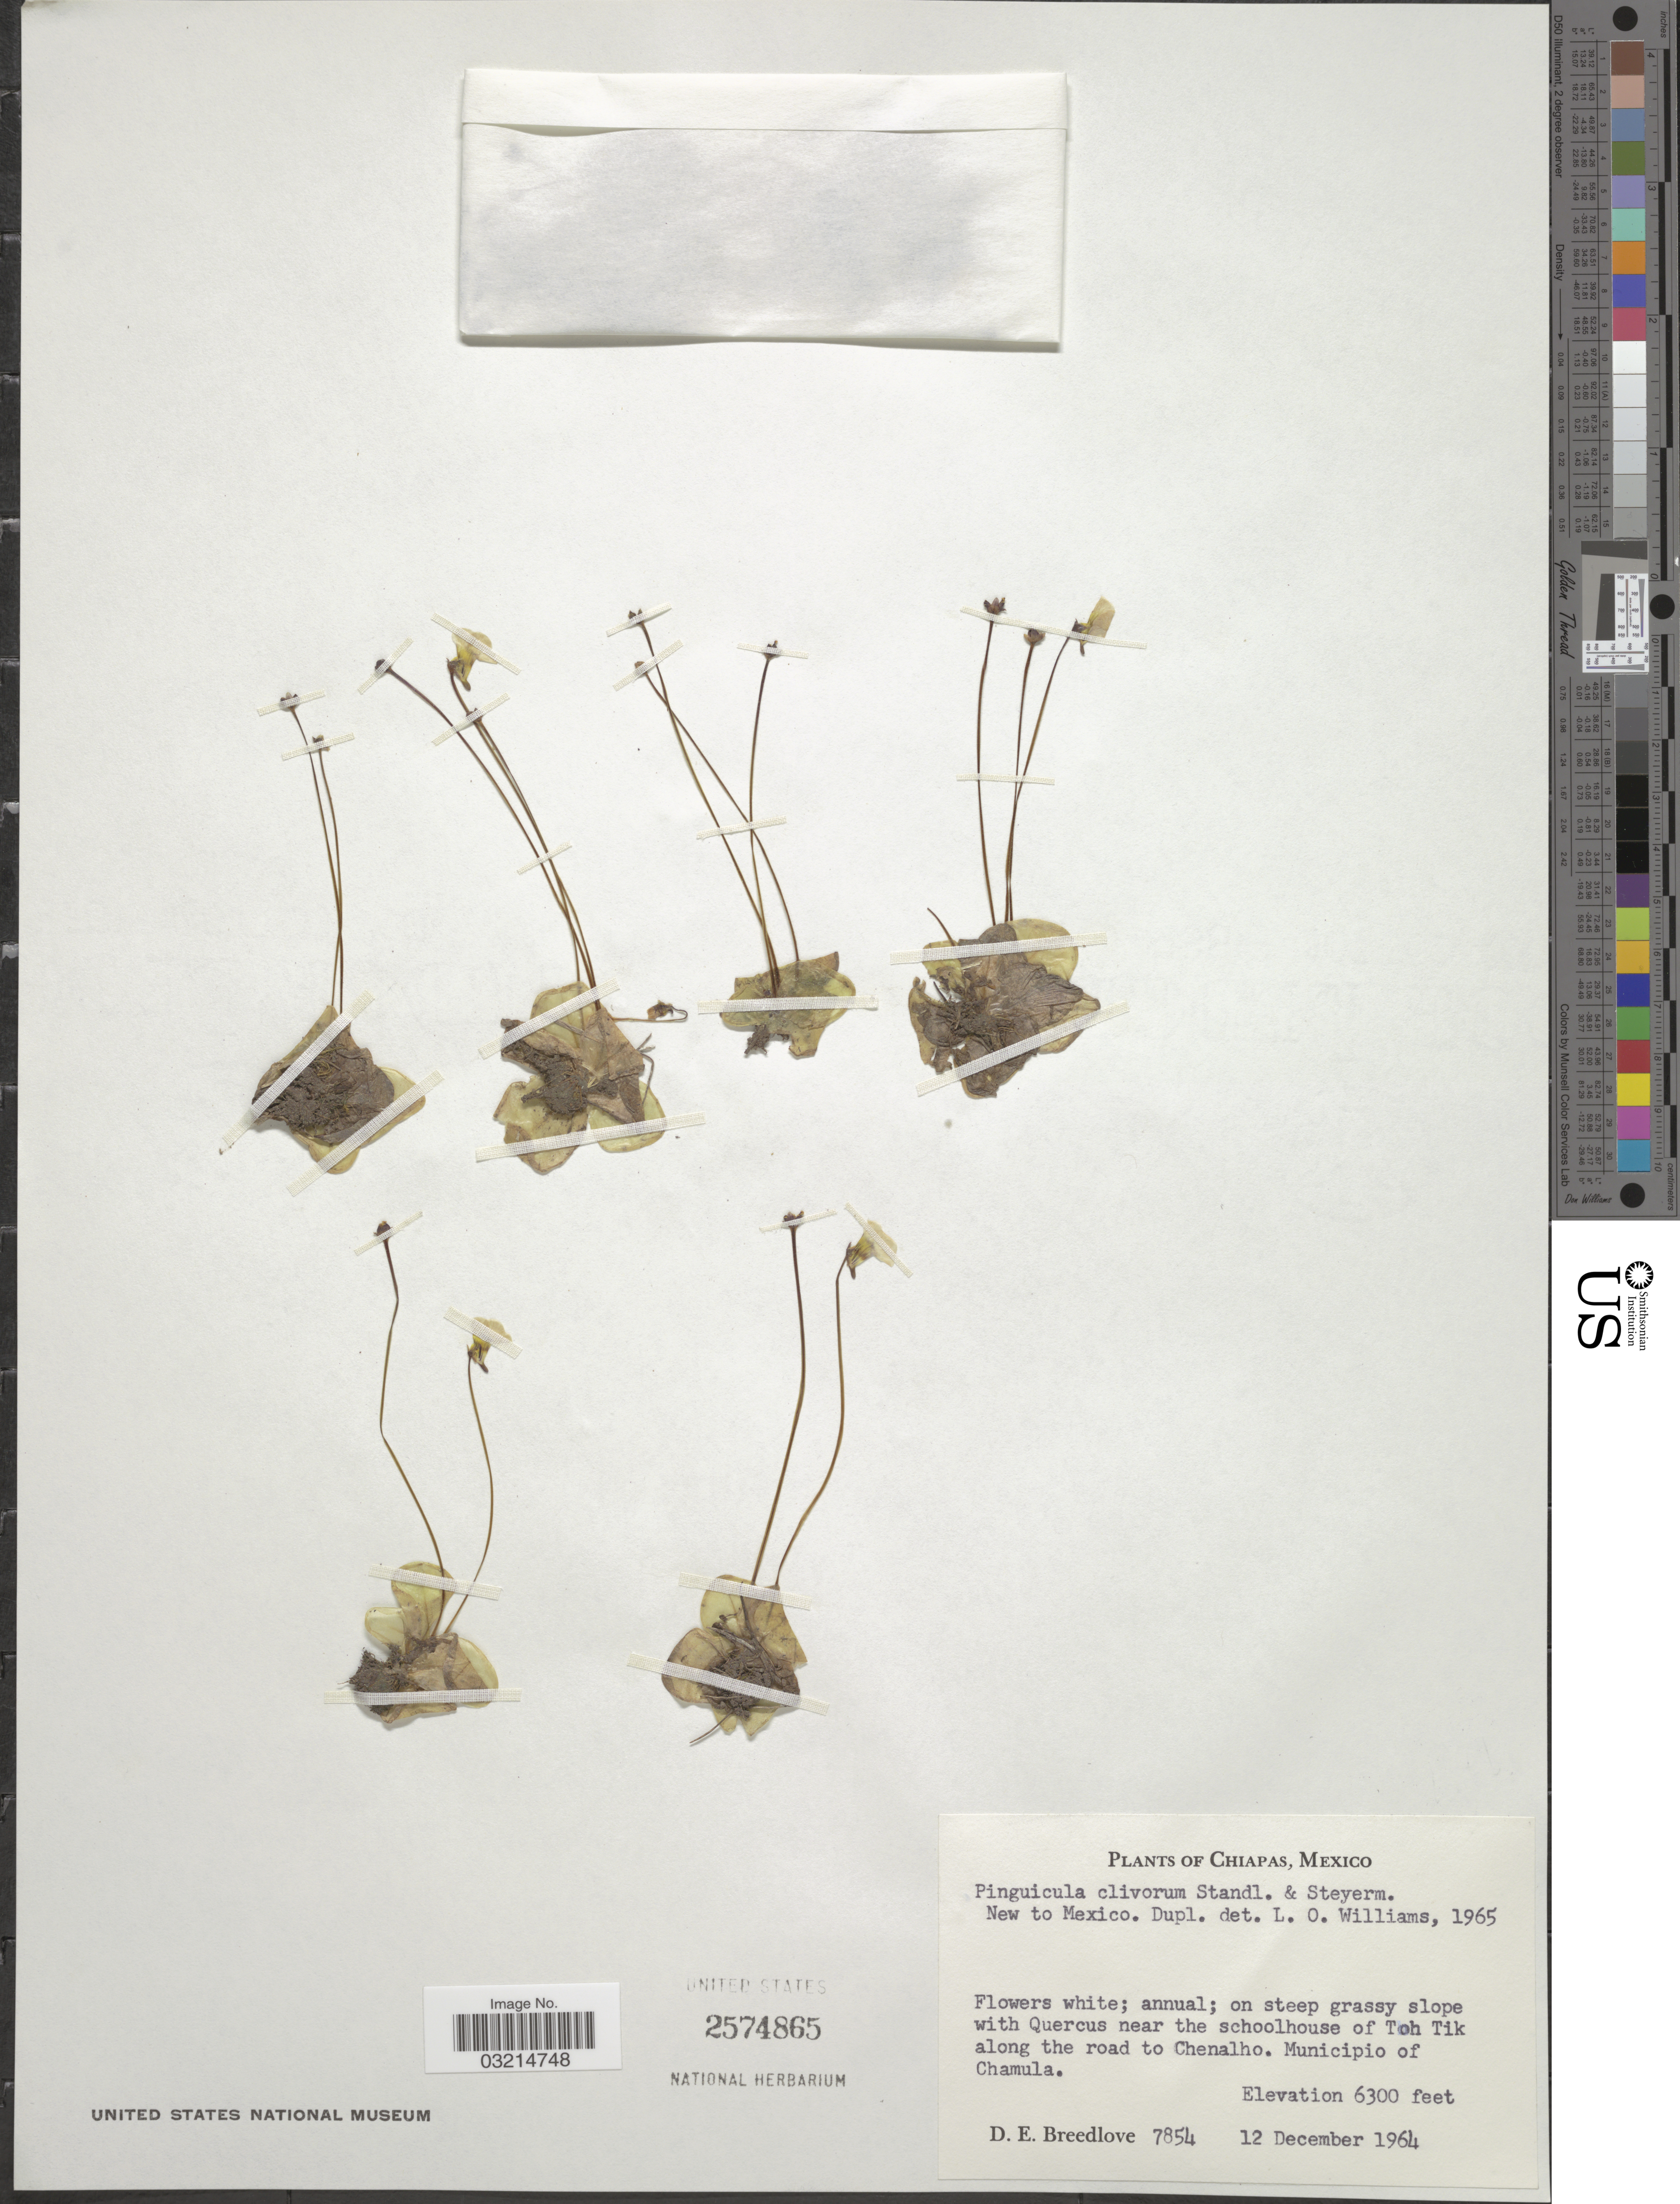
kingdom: Plantae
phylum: Tracheophyta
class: Magnoliopsida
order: Lamiales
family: Lentibulariaceae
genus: Pinguicula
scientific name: Pinguicula clivorum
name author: Standl. & Steyerm.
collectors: D. E. Breedlove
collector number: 7854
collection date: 1964-12-12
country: Mexico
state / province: Chiapas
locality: On steep grassy slope with Quercus near the schoolhouse of Toh Tik along the road to Chenalho. Municipio of Chamula.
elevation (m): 1920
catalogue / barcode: US 2574865